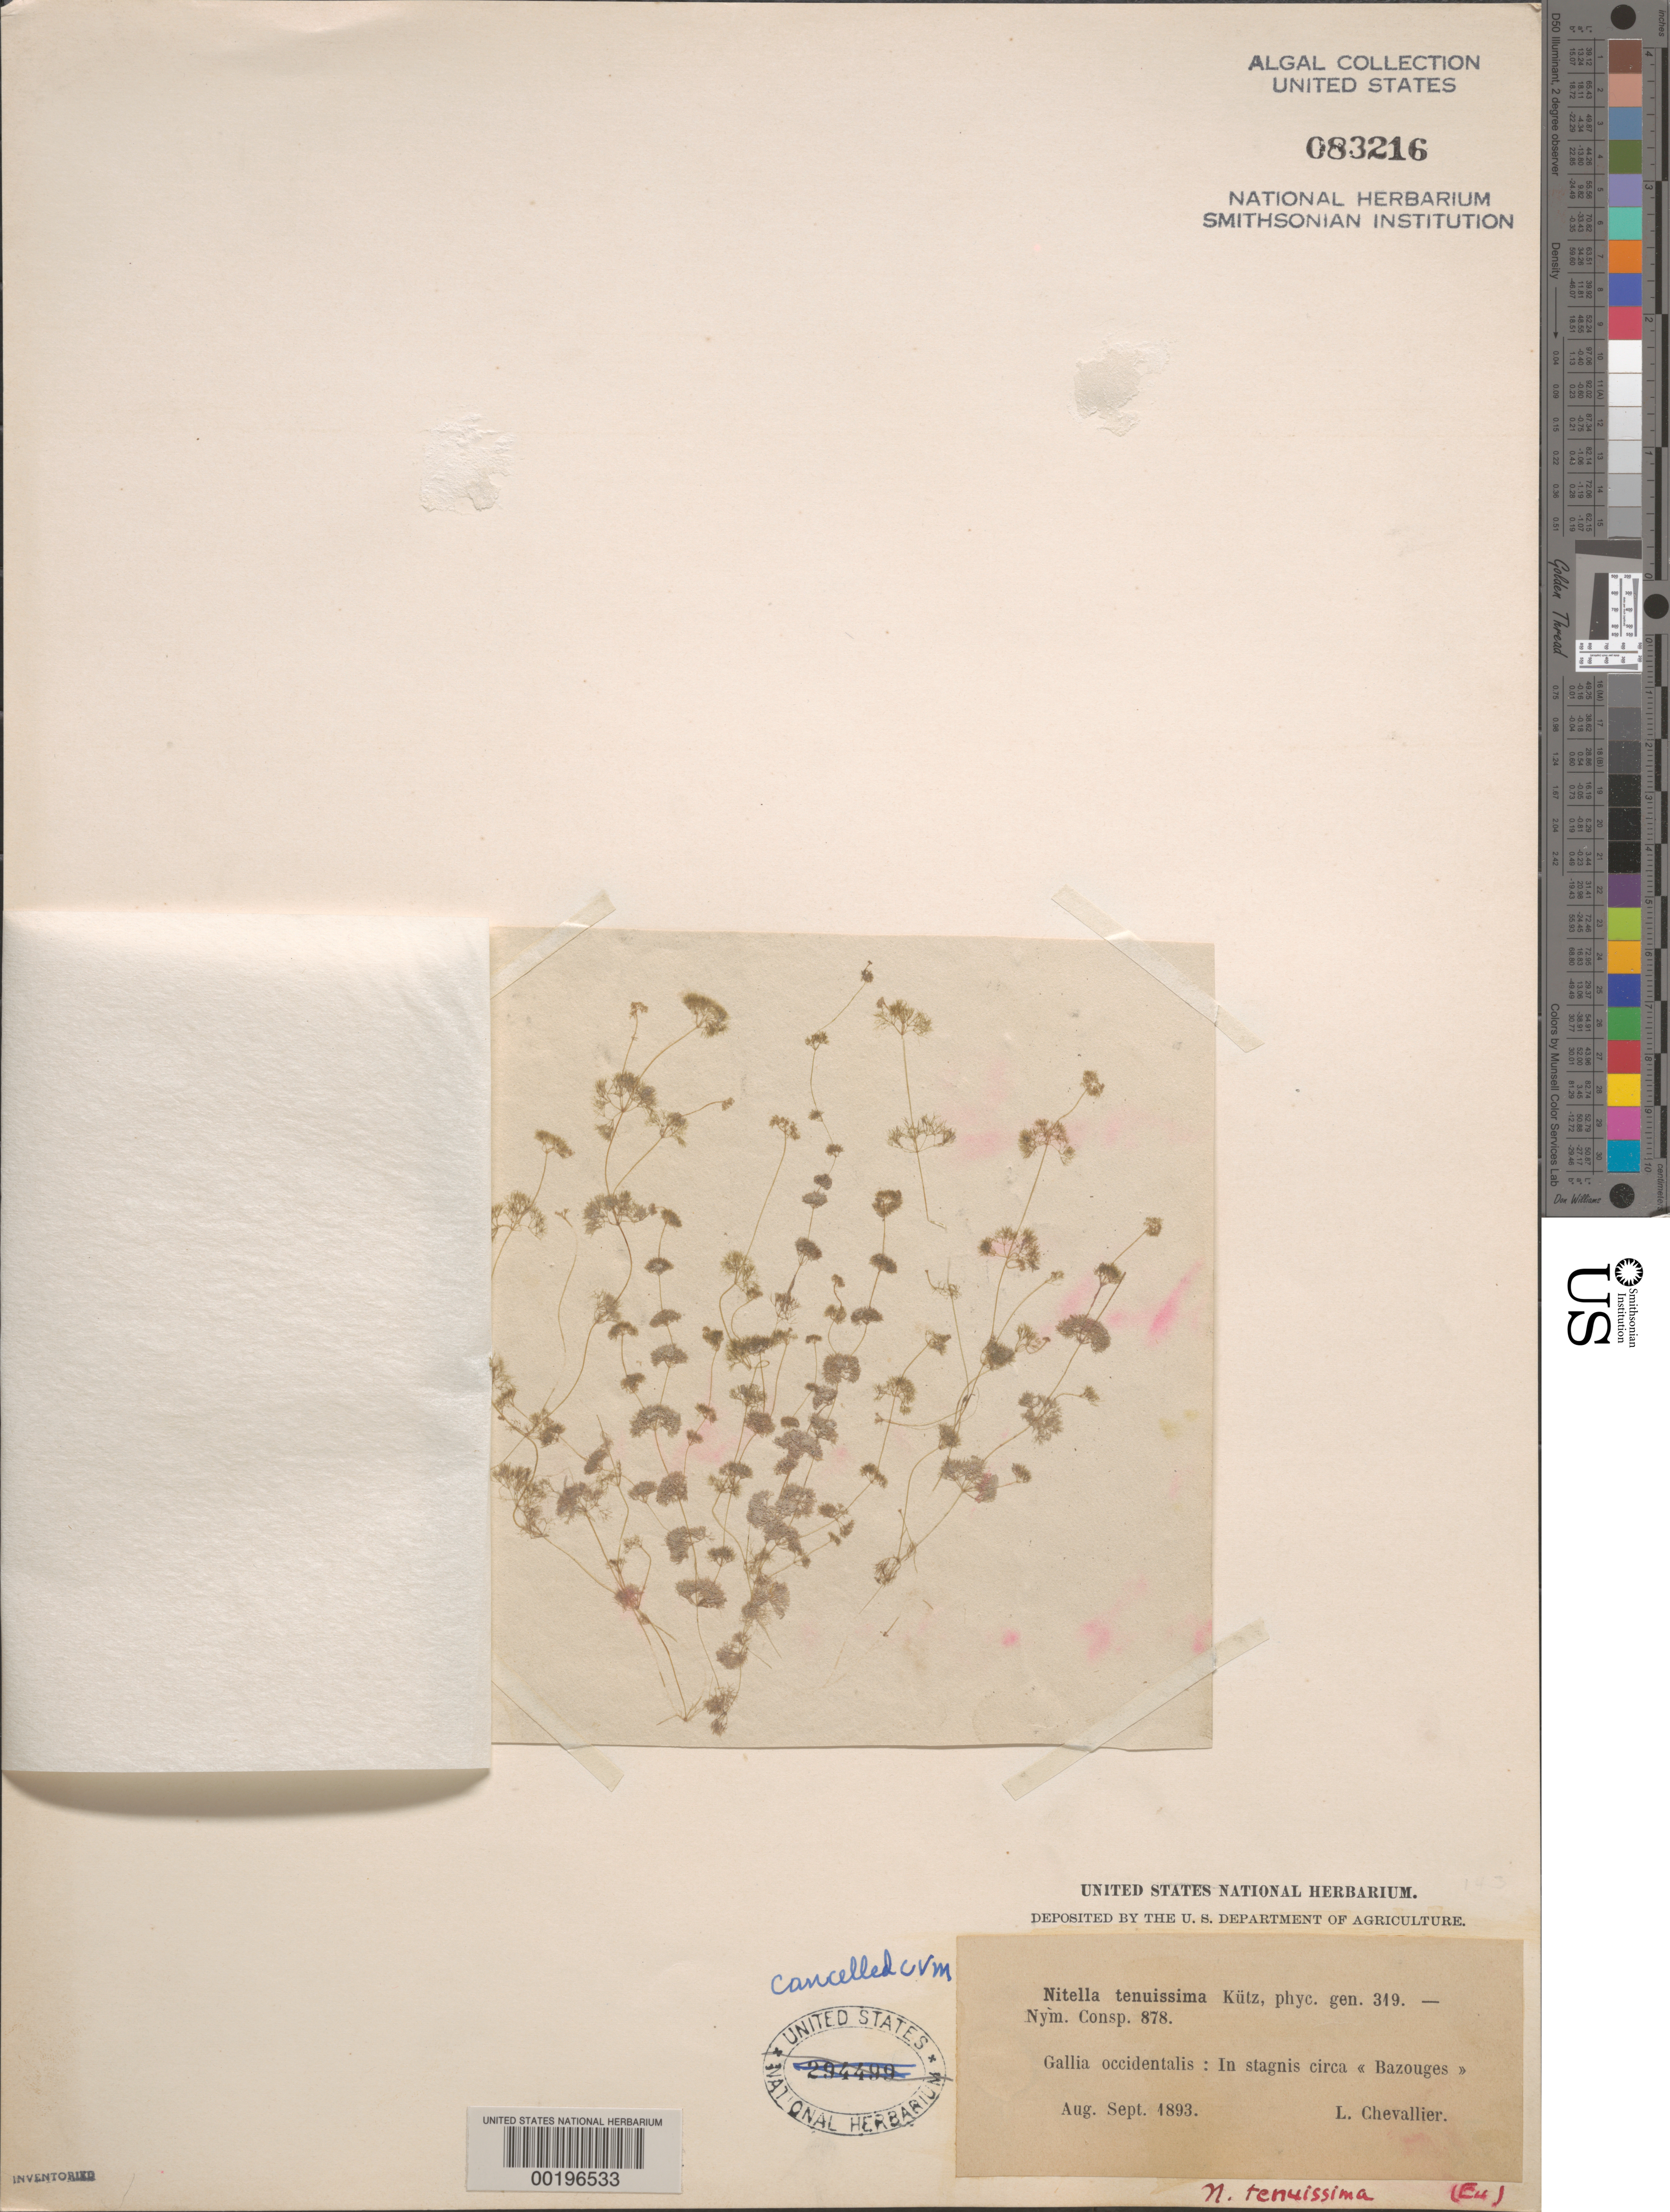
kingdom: Plantae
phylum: Charophyta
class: Charophyceae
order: Charales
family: Characeae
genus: Nitella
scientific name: Nitella tenuissima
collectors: L. Chevallier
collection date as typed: Aug 1893 AND -- Sep 1893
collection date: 1893-08,1893-09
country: France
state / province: Bretagne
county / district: Ille-et-Vilaine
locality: Bazouges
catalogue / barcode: US 83216